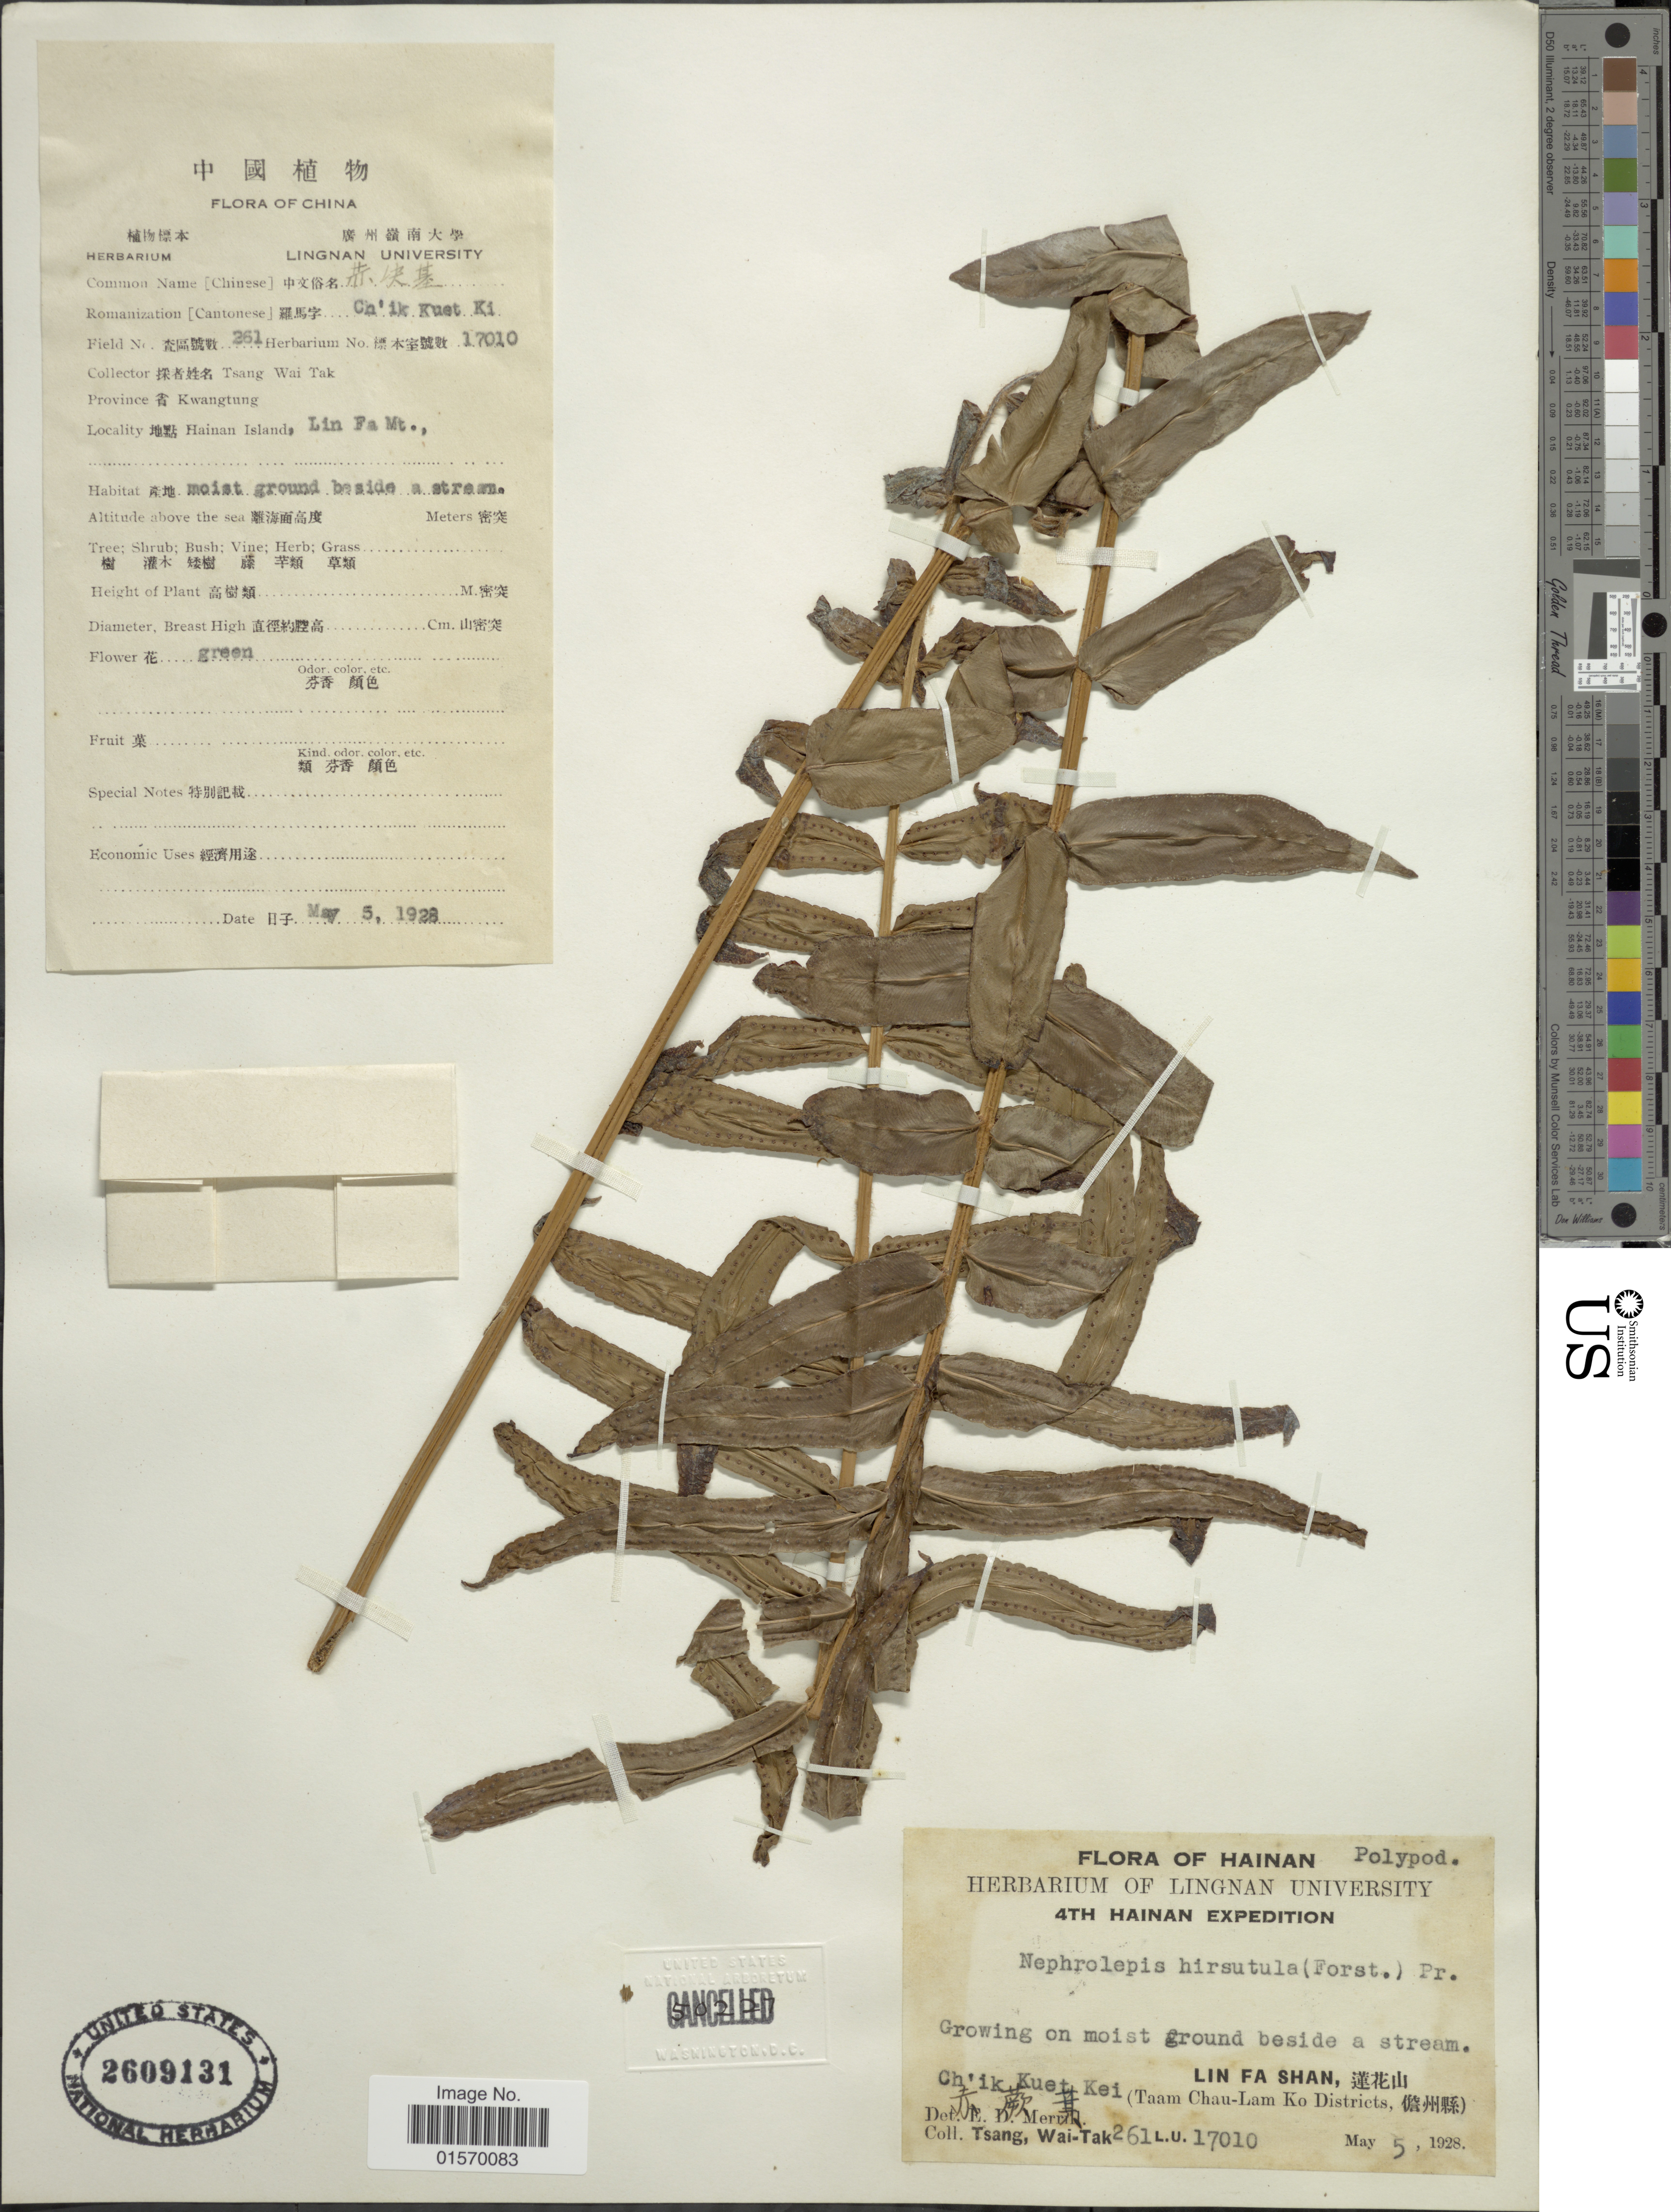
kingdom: Plantae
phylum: Tracheophyta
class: Polypodiopsida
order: Polypodiales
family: Nephrolepidaceae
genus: Nephrolepis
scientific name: Nephrolepis biserrata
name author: (Sw.) Schott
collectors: W. T. Tsang & L. Tsang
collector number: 261/17010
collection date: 1928-05-05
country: China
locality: Province Kwangtung. Hainan Island, Lin Fa Mt. Ch'ik Kuet Kei, Lin Fa Shan, (Taam Chau-Lam Ko Districts)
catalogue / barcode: US 2609131